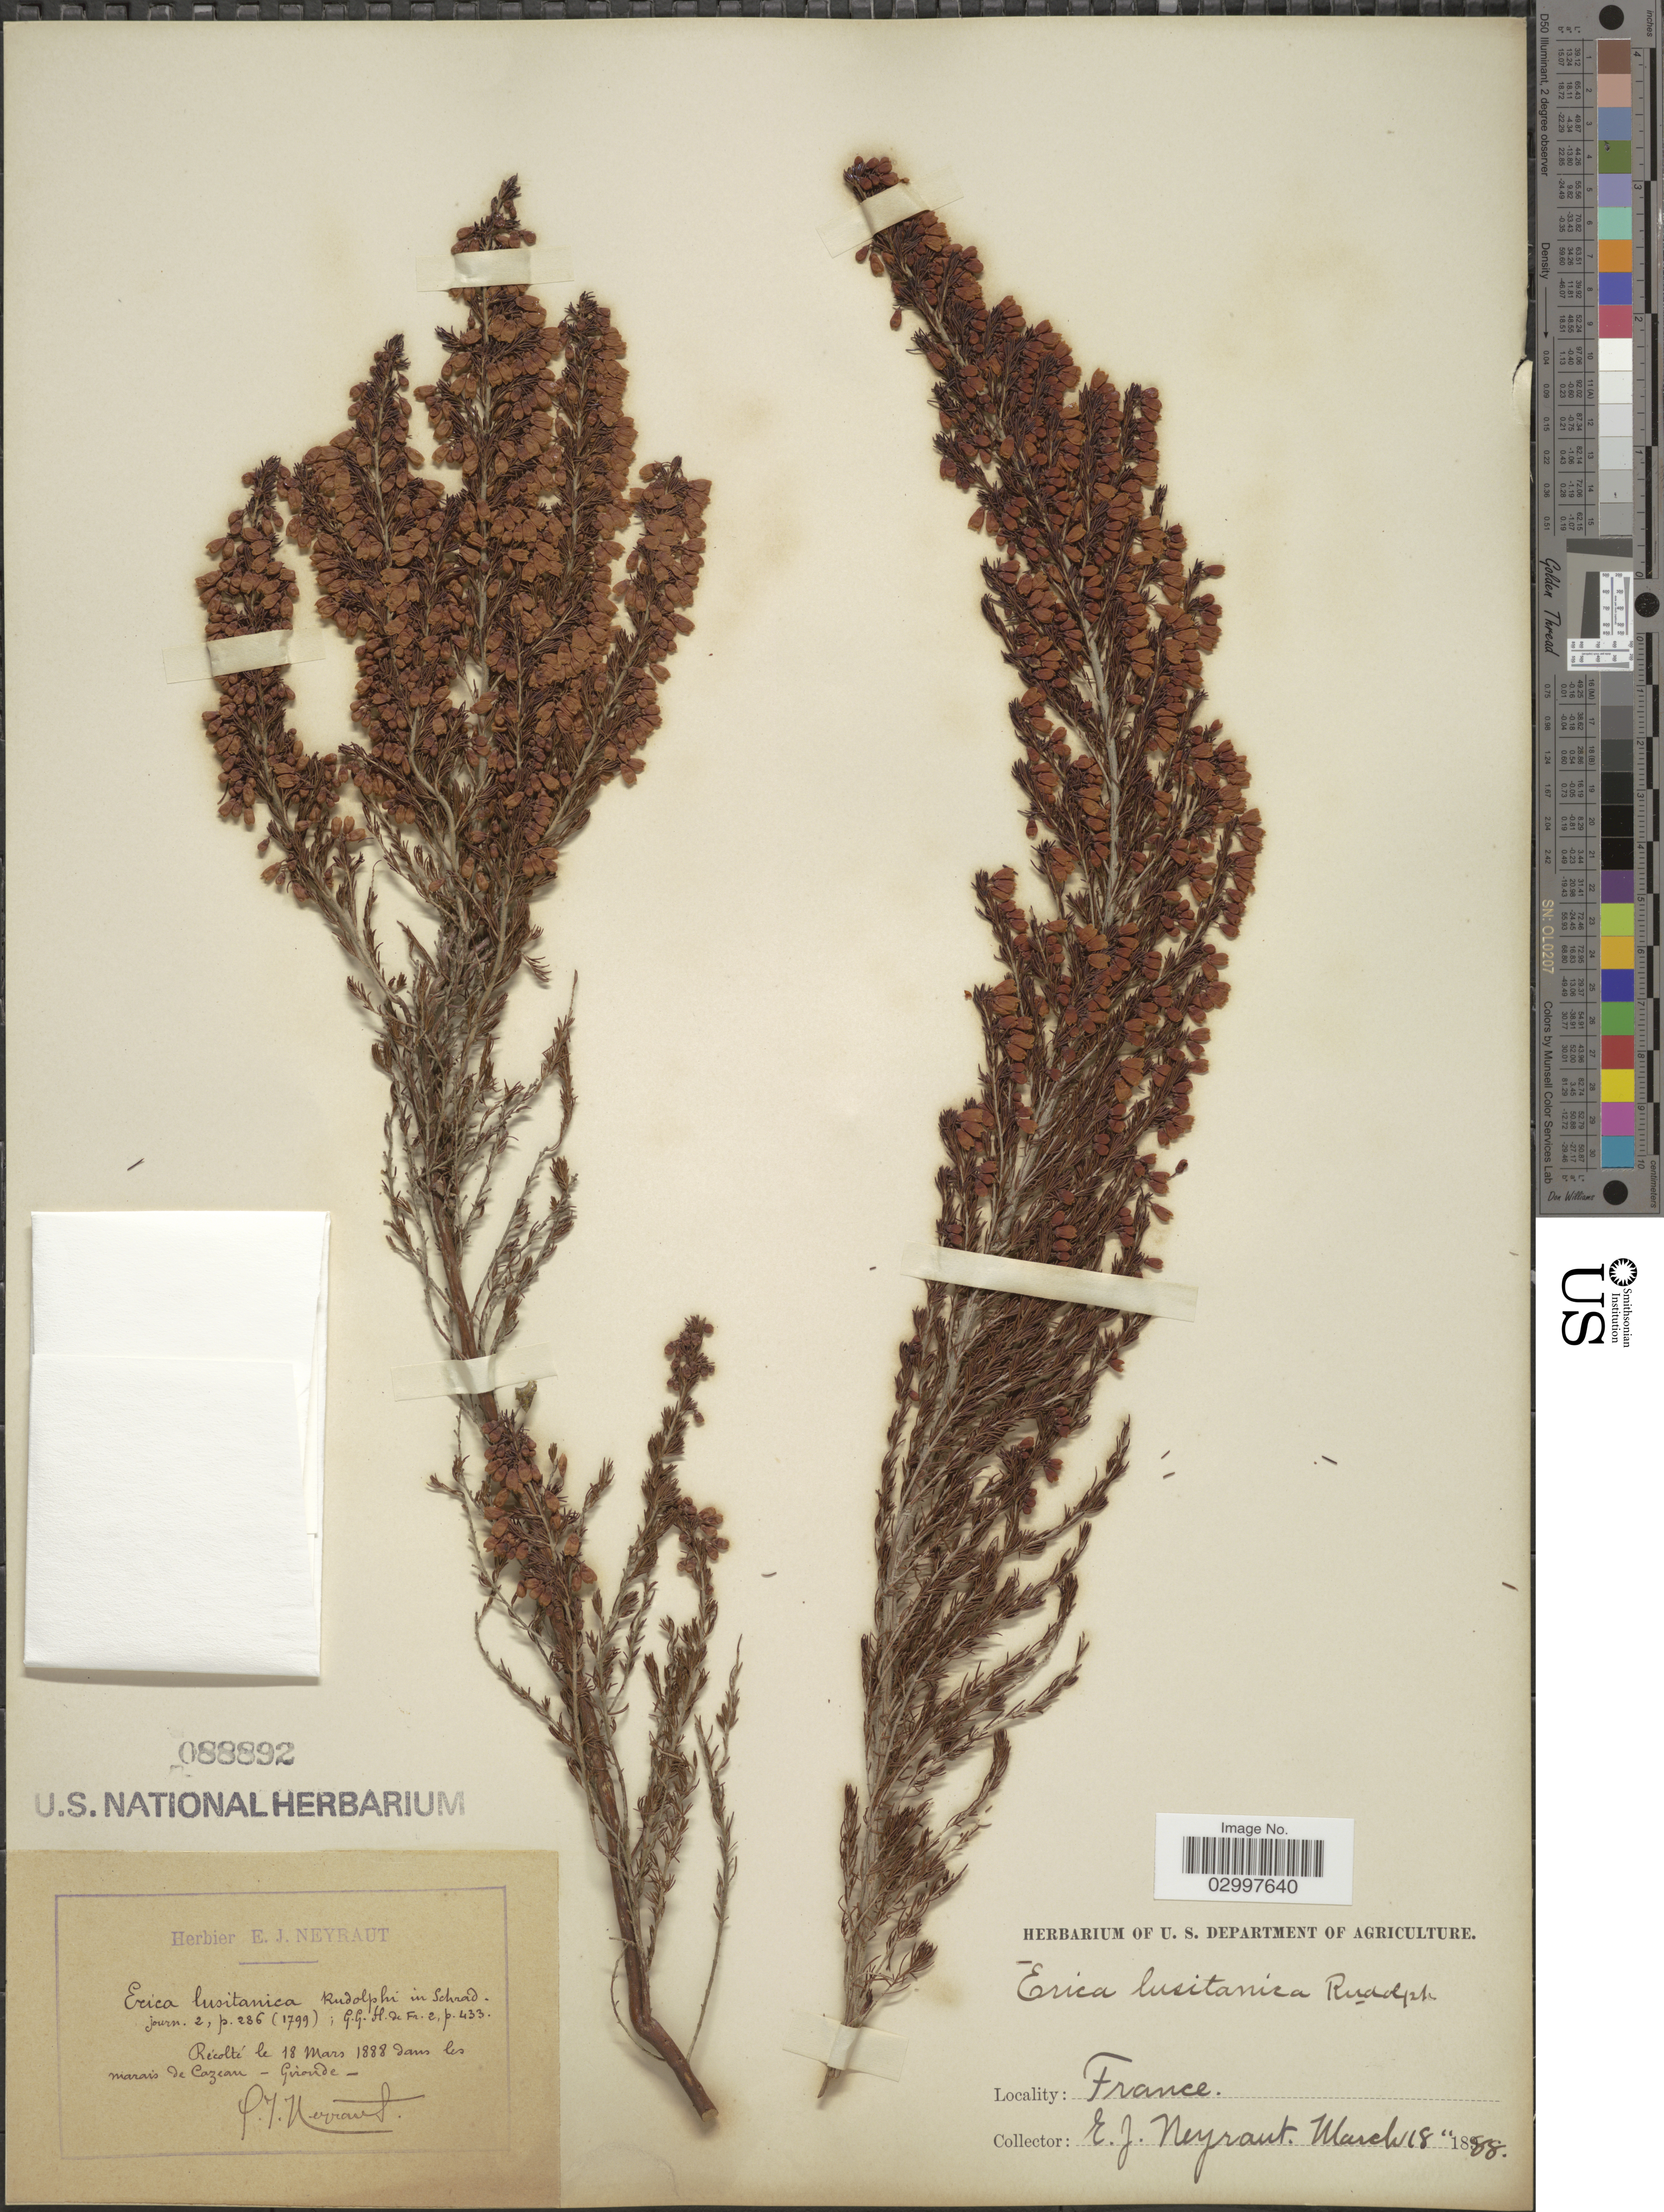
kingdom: Plantae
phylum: Tracheophyta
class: Magnoliopsida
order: Ericales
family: Ericaceae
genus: Erica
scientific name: Erica lusitanica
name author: Rudolphi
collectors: E. Neyraut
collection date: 1888-03-18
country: France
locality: Dans les marais de Cazeau - Gironde.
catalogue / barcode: US 88892